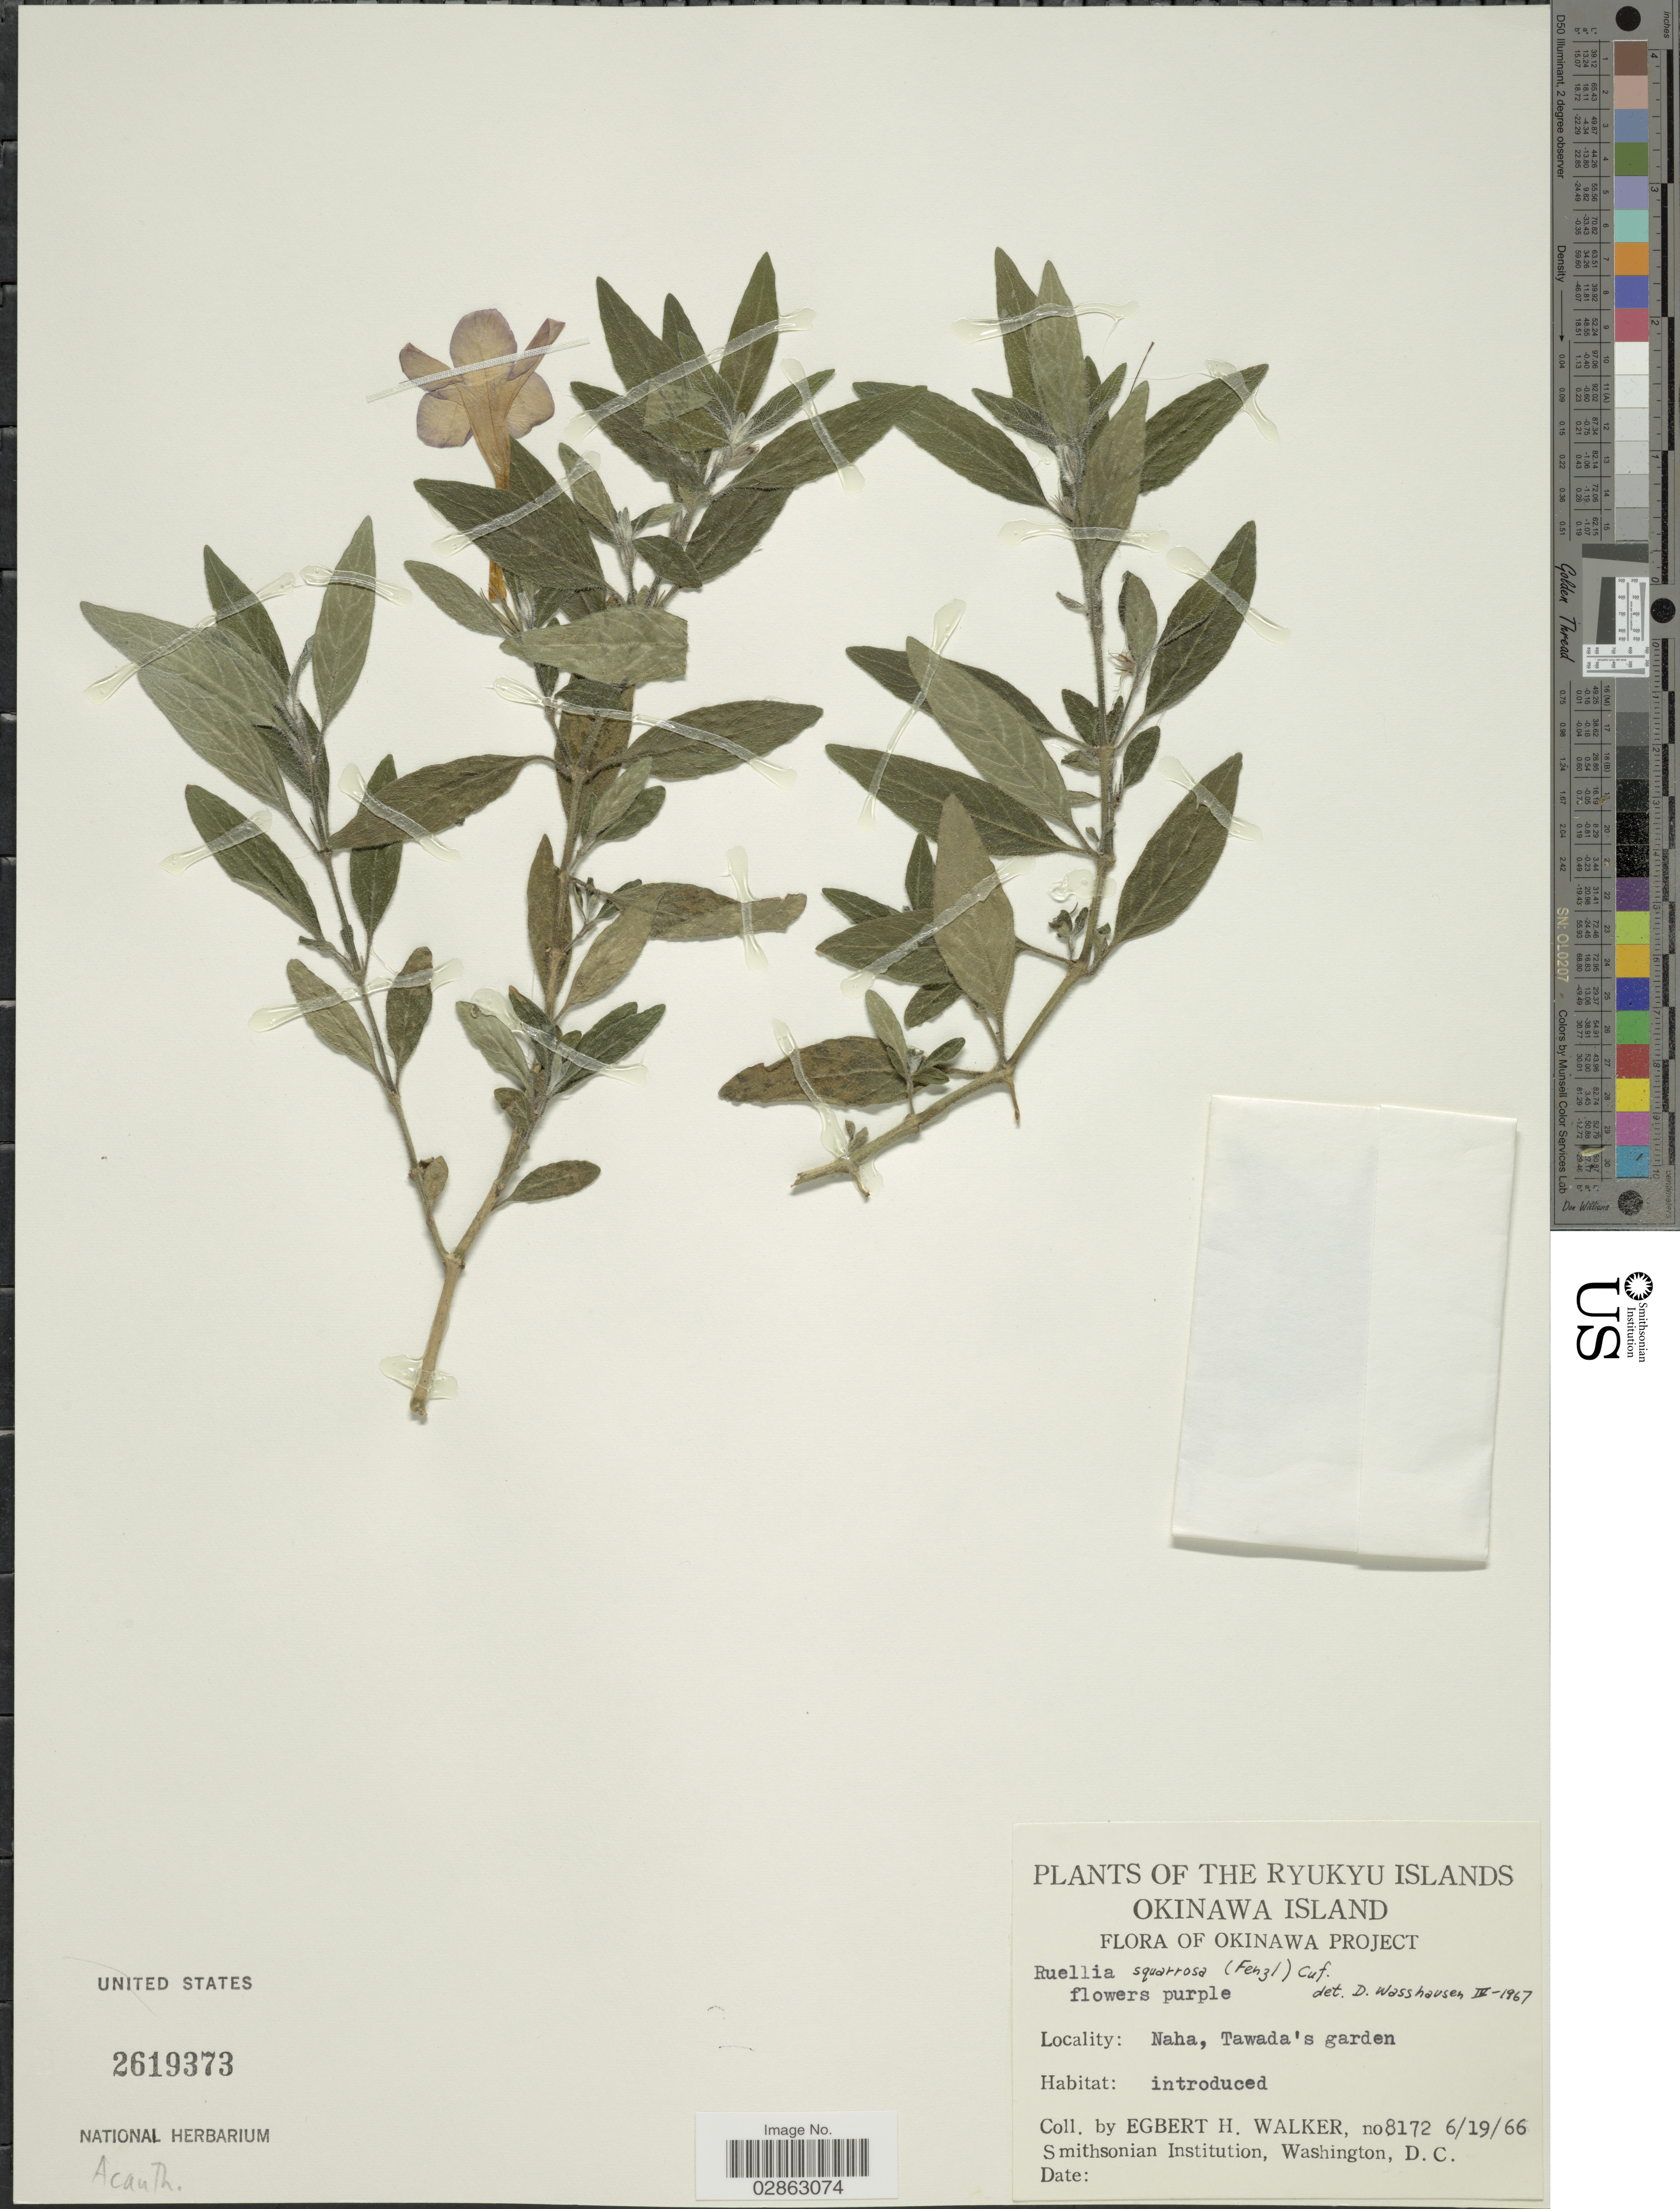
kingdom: Plantae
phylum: Tracheophyta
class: Magnoliopsida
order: Lamiales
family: Acanthaceae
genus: Ruellia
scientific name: Ruellia squarrosa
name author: Fenzl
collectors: E. H. Walker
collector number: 8172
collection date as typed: Transcribed d/m/y: 19/6/66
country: Japan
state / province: Okinawa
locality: The Ryukyu Islands. Okinawa Island. Naha, Tawada's garden.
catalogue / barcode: US 2619373